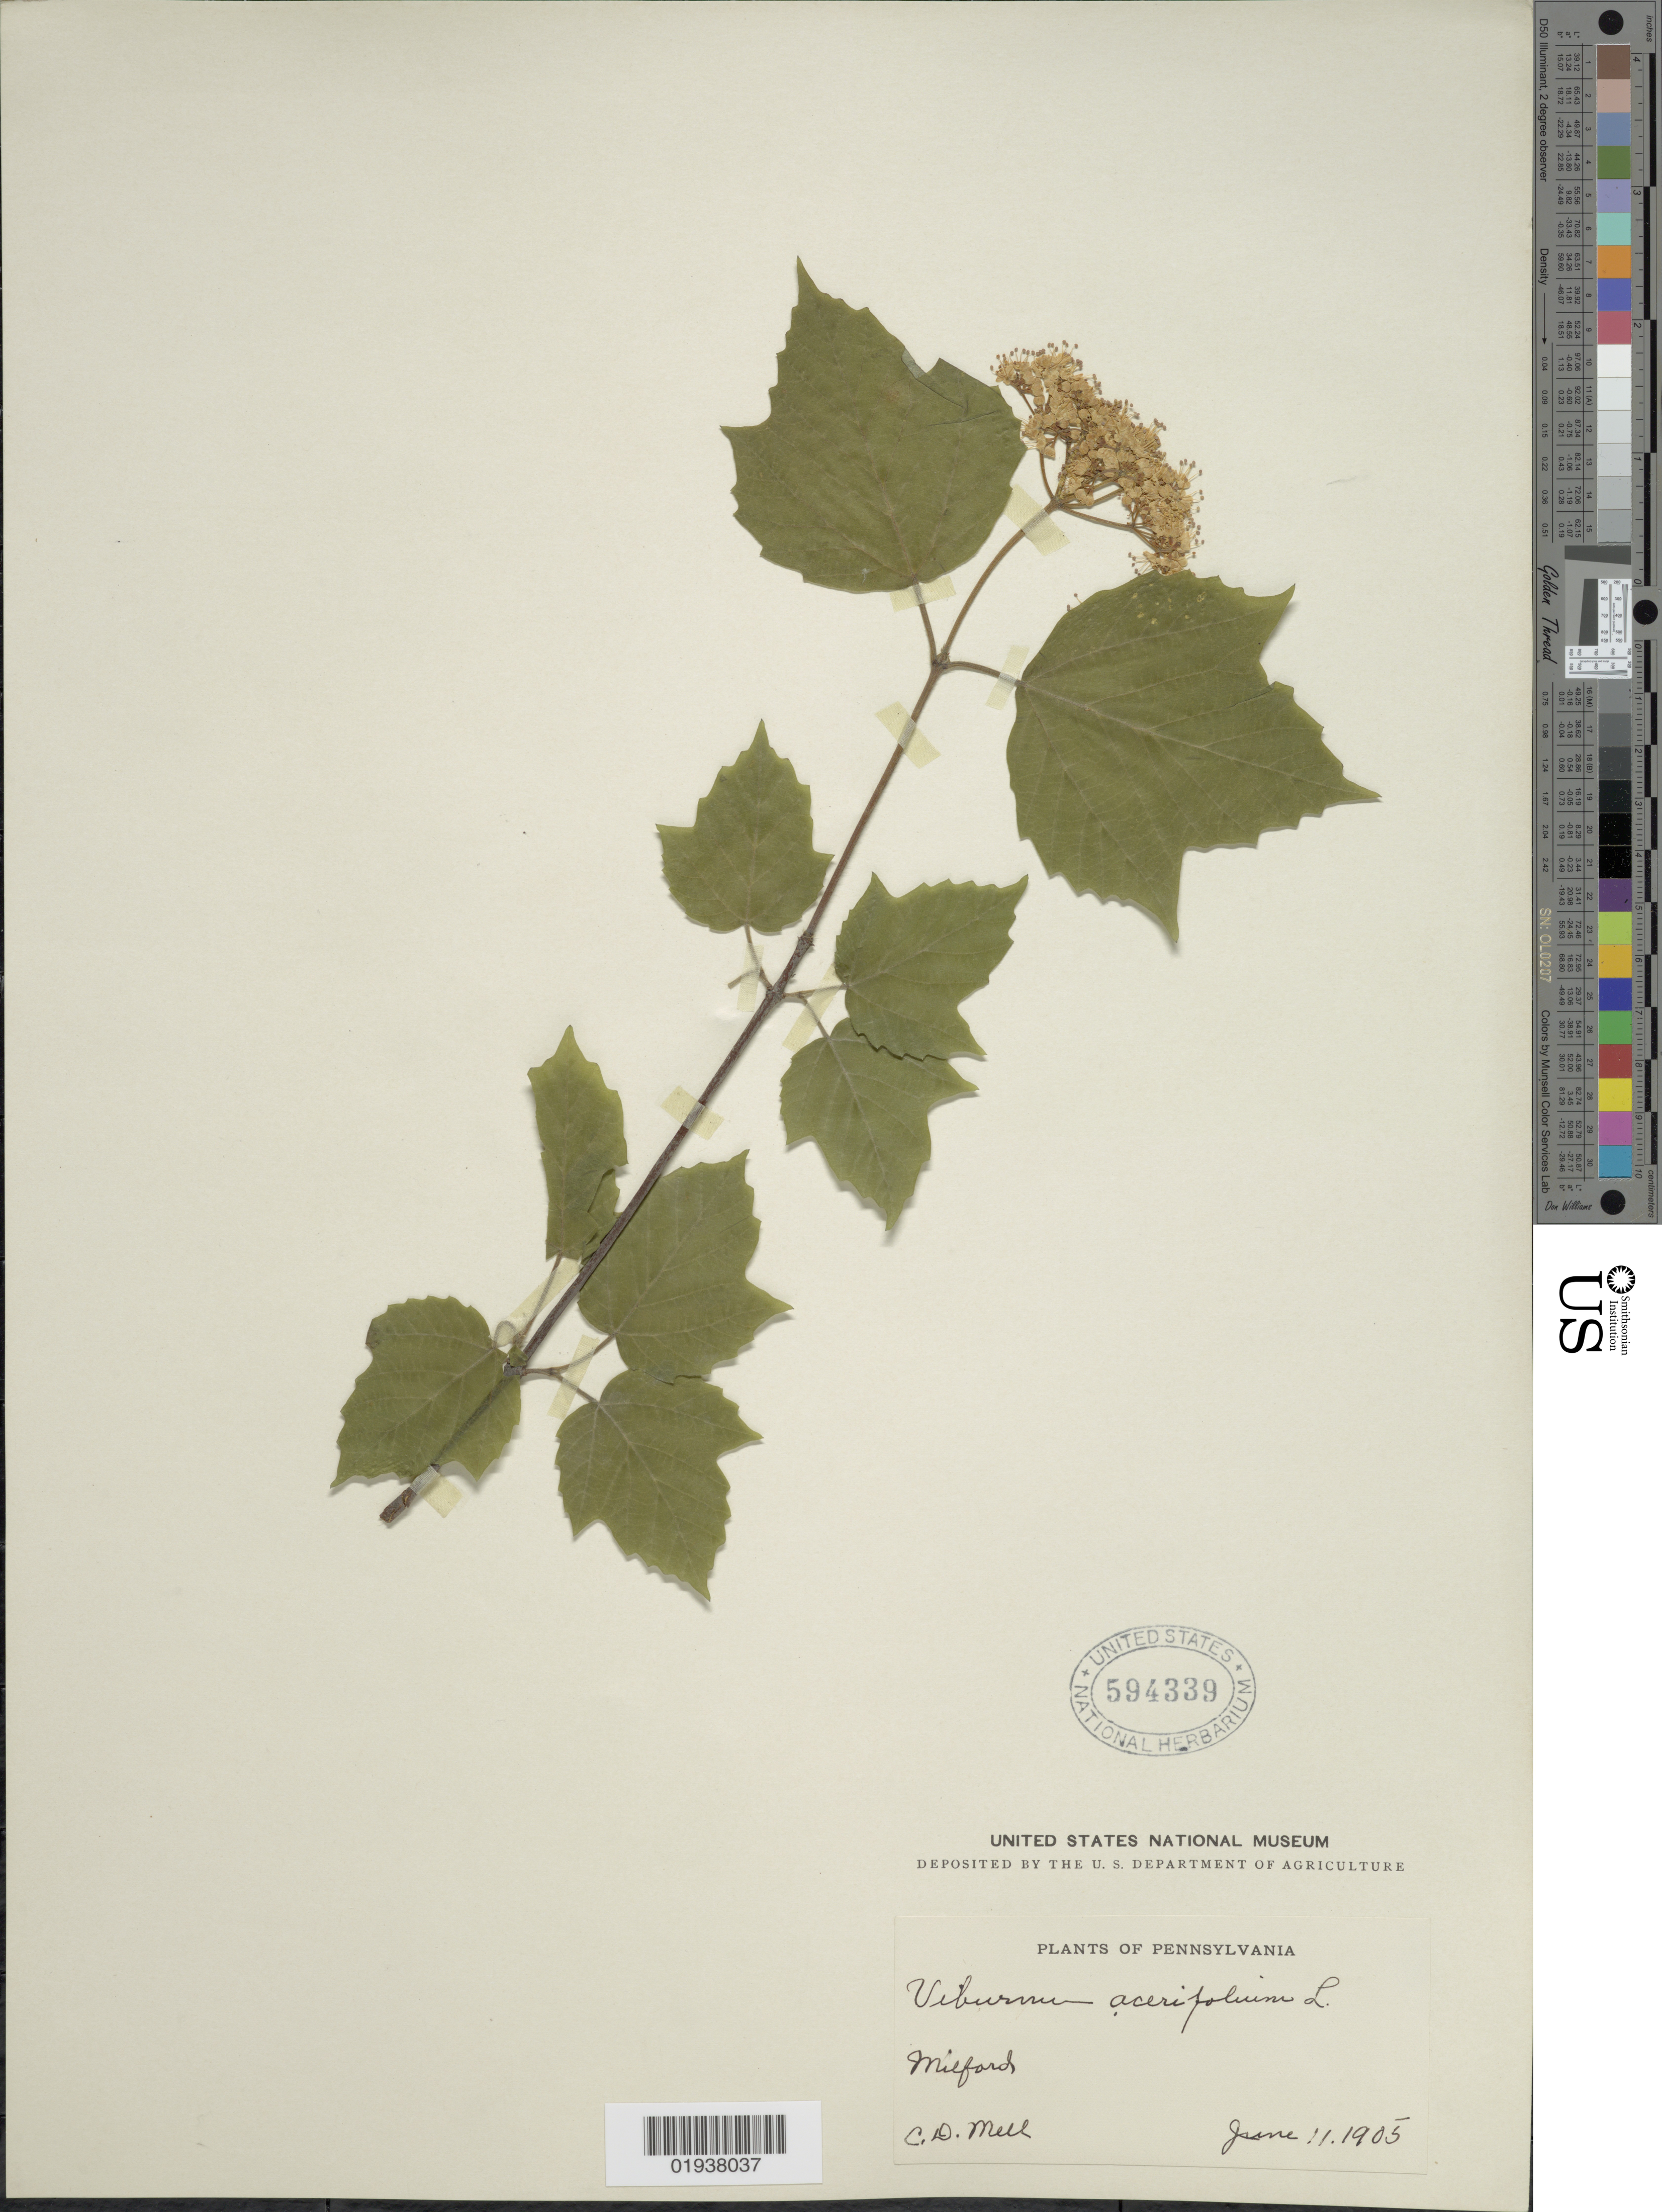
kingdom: Plantae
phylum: Tracheophyta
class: Magnoliopsida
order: Dipsacales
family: Viburnaceae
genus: Viburnum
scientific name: Viburnum acerifolium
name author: L.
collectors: C. D. Mell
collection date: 1905-06-11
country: United States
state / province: Pennsylvania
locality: Milford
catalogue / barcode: US 594339